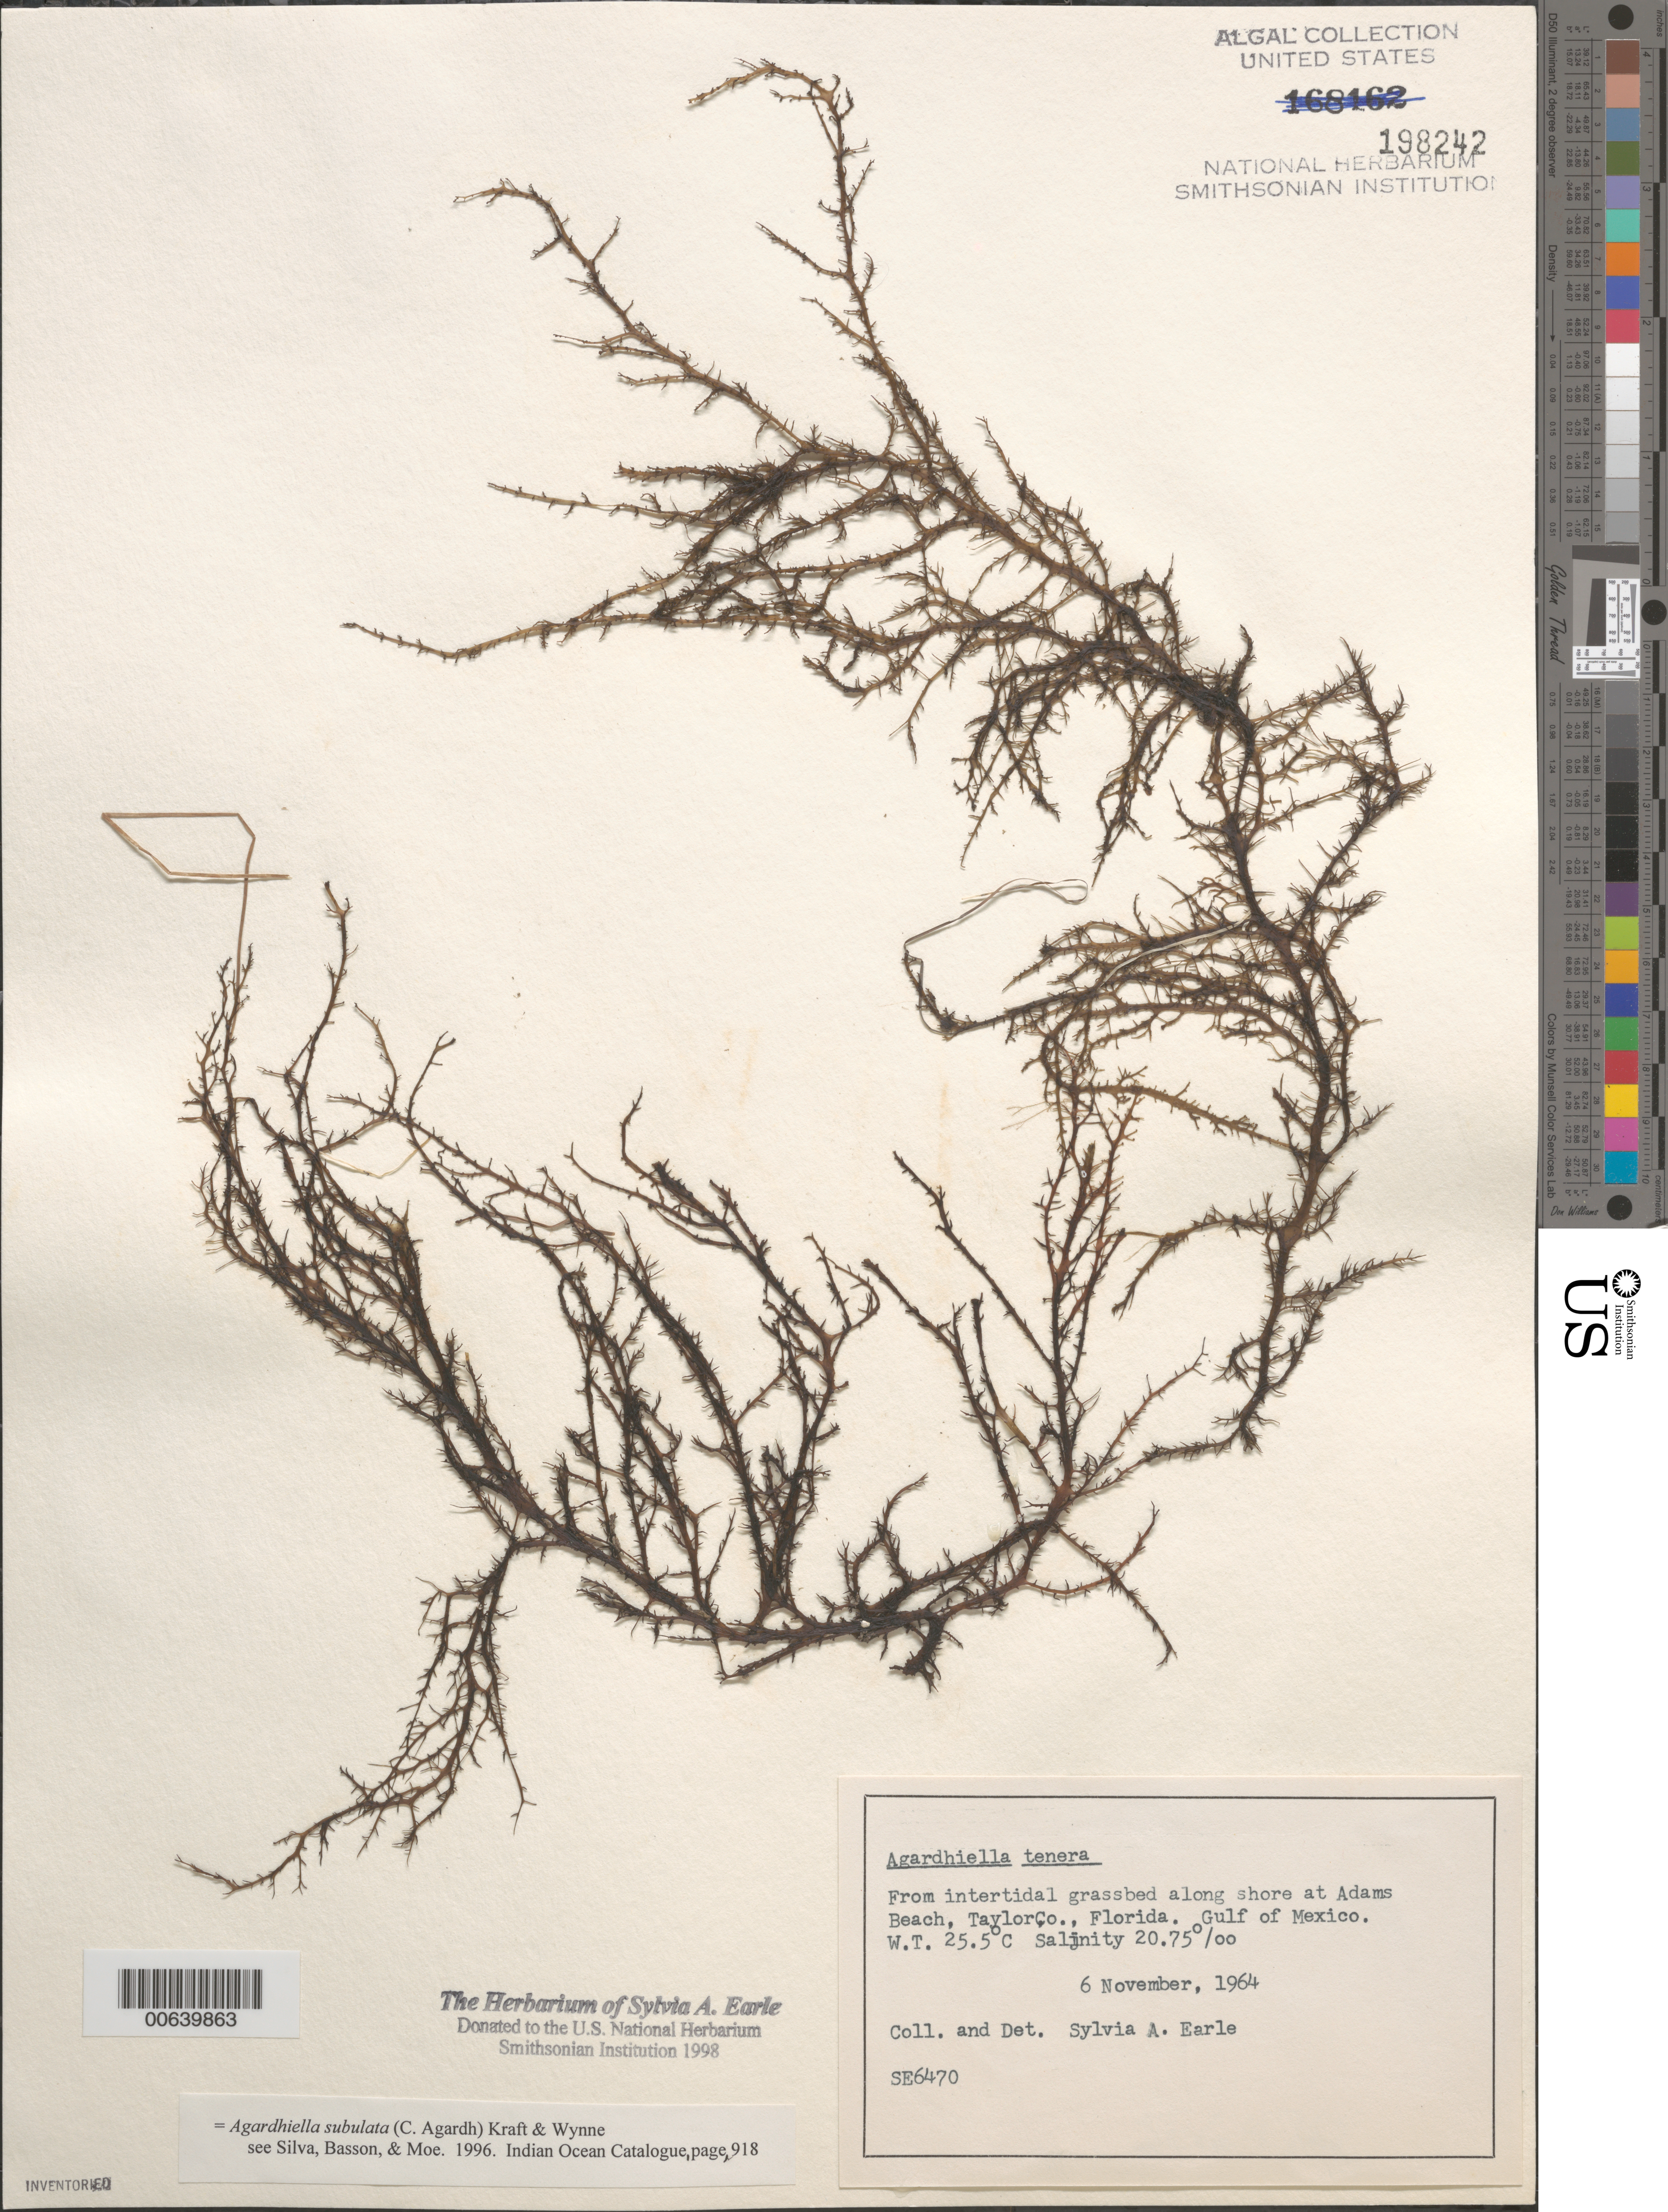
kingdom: Plantae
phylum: Rhodophyta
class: Florideophyceae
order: Gigartinales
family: Solieriaceae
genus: Agardhiella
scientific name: Agardhiella subulata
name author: (C. Agardh) G.T.Kraft & M.J. Wynne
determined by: Earle, S. A.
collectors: S. A. Earle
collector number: Se 6470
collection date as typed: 06 Nov 1964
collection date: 1964-11-06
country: United States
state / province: Florida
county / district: Taylor County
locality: Adams Beach, Gulf of Mexico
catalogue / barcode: US 198242